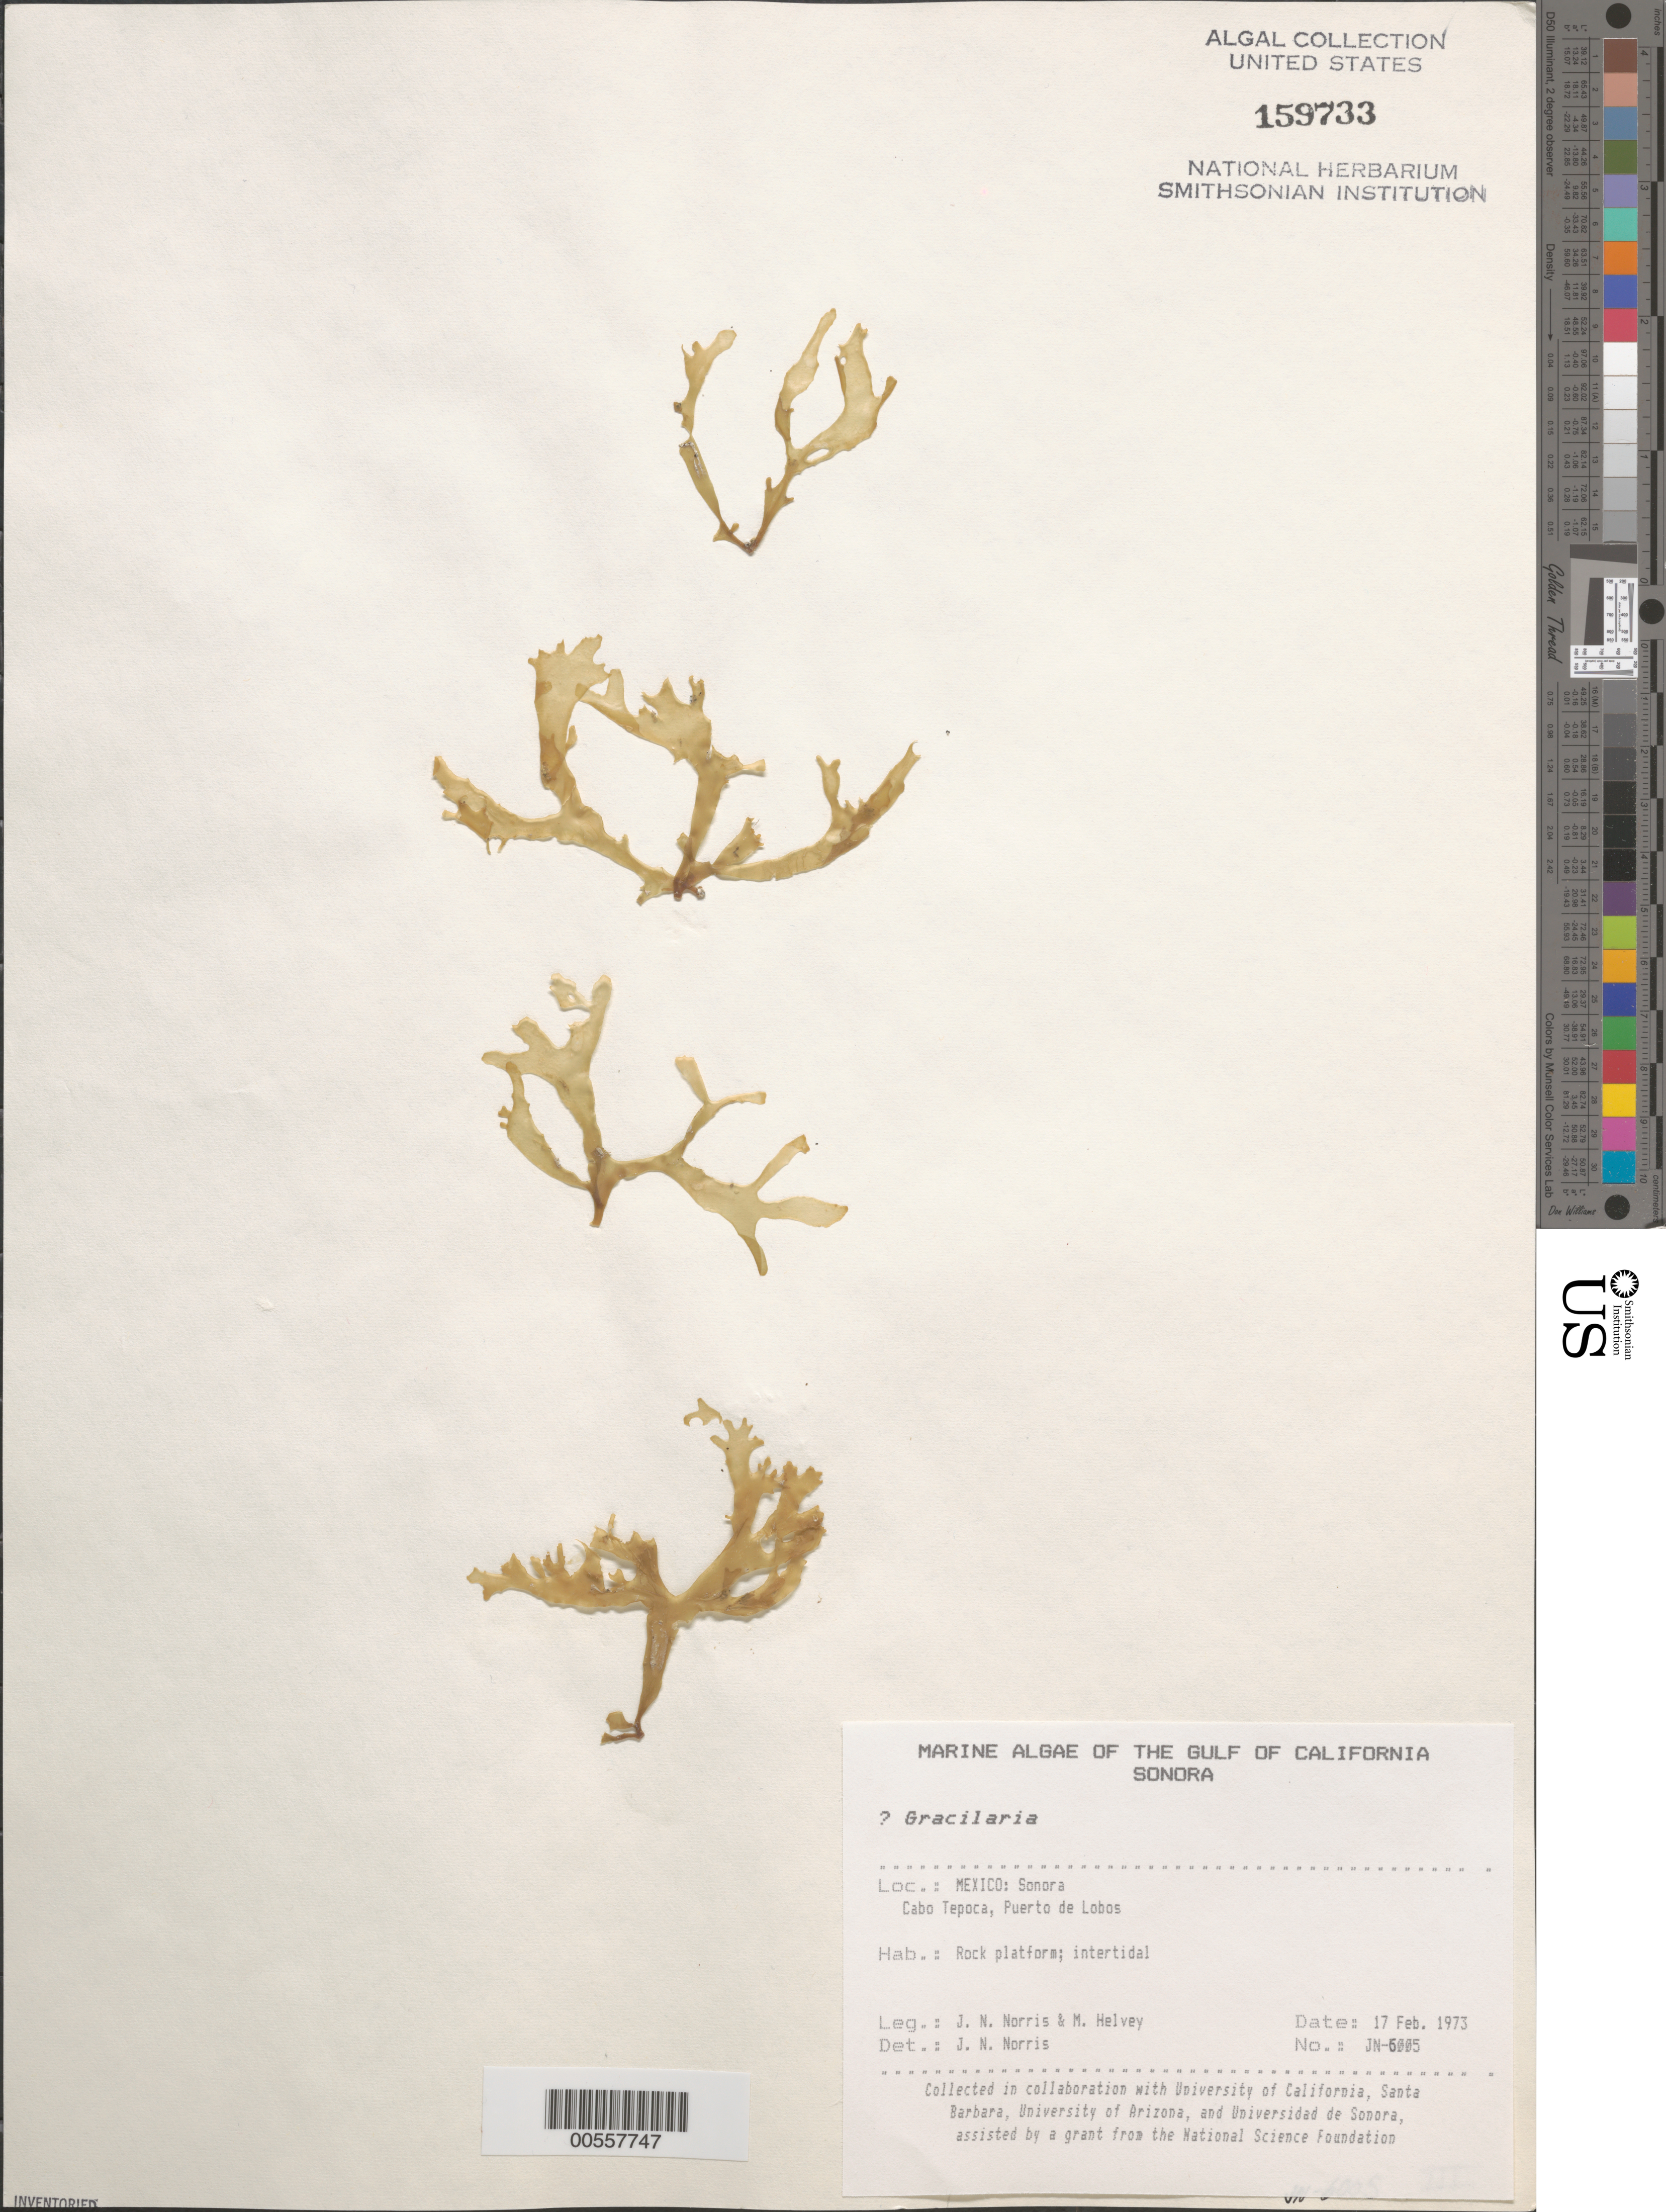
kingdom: Plantae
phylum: Rhodophyta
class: Florideophyceae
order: Gracilariales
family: Gracilariaceae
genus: Gracilaria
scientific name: Gracilaria sp.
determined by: Norris, James N.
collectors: J. N. Norris & M. Helvey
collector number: JN-6005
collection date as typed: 17 Feb 1973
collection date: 1973-02-17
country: Mexico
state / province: Sonora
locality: Cabo Tepoca, Puerto de Lobos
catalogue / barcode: US 159733